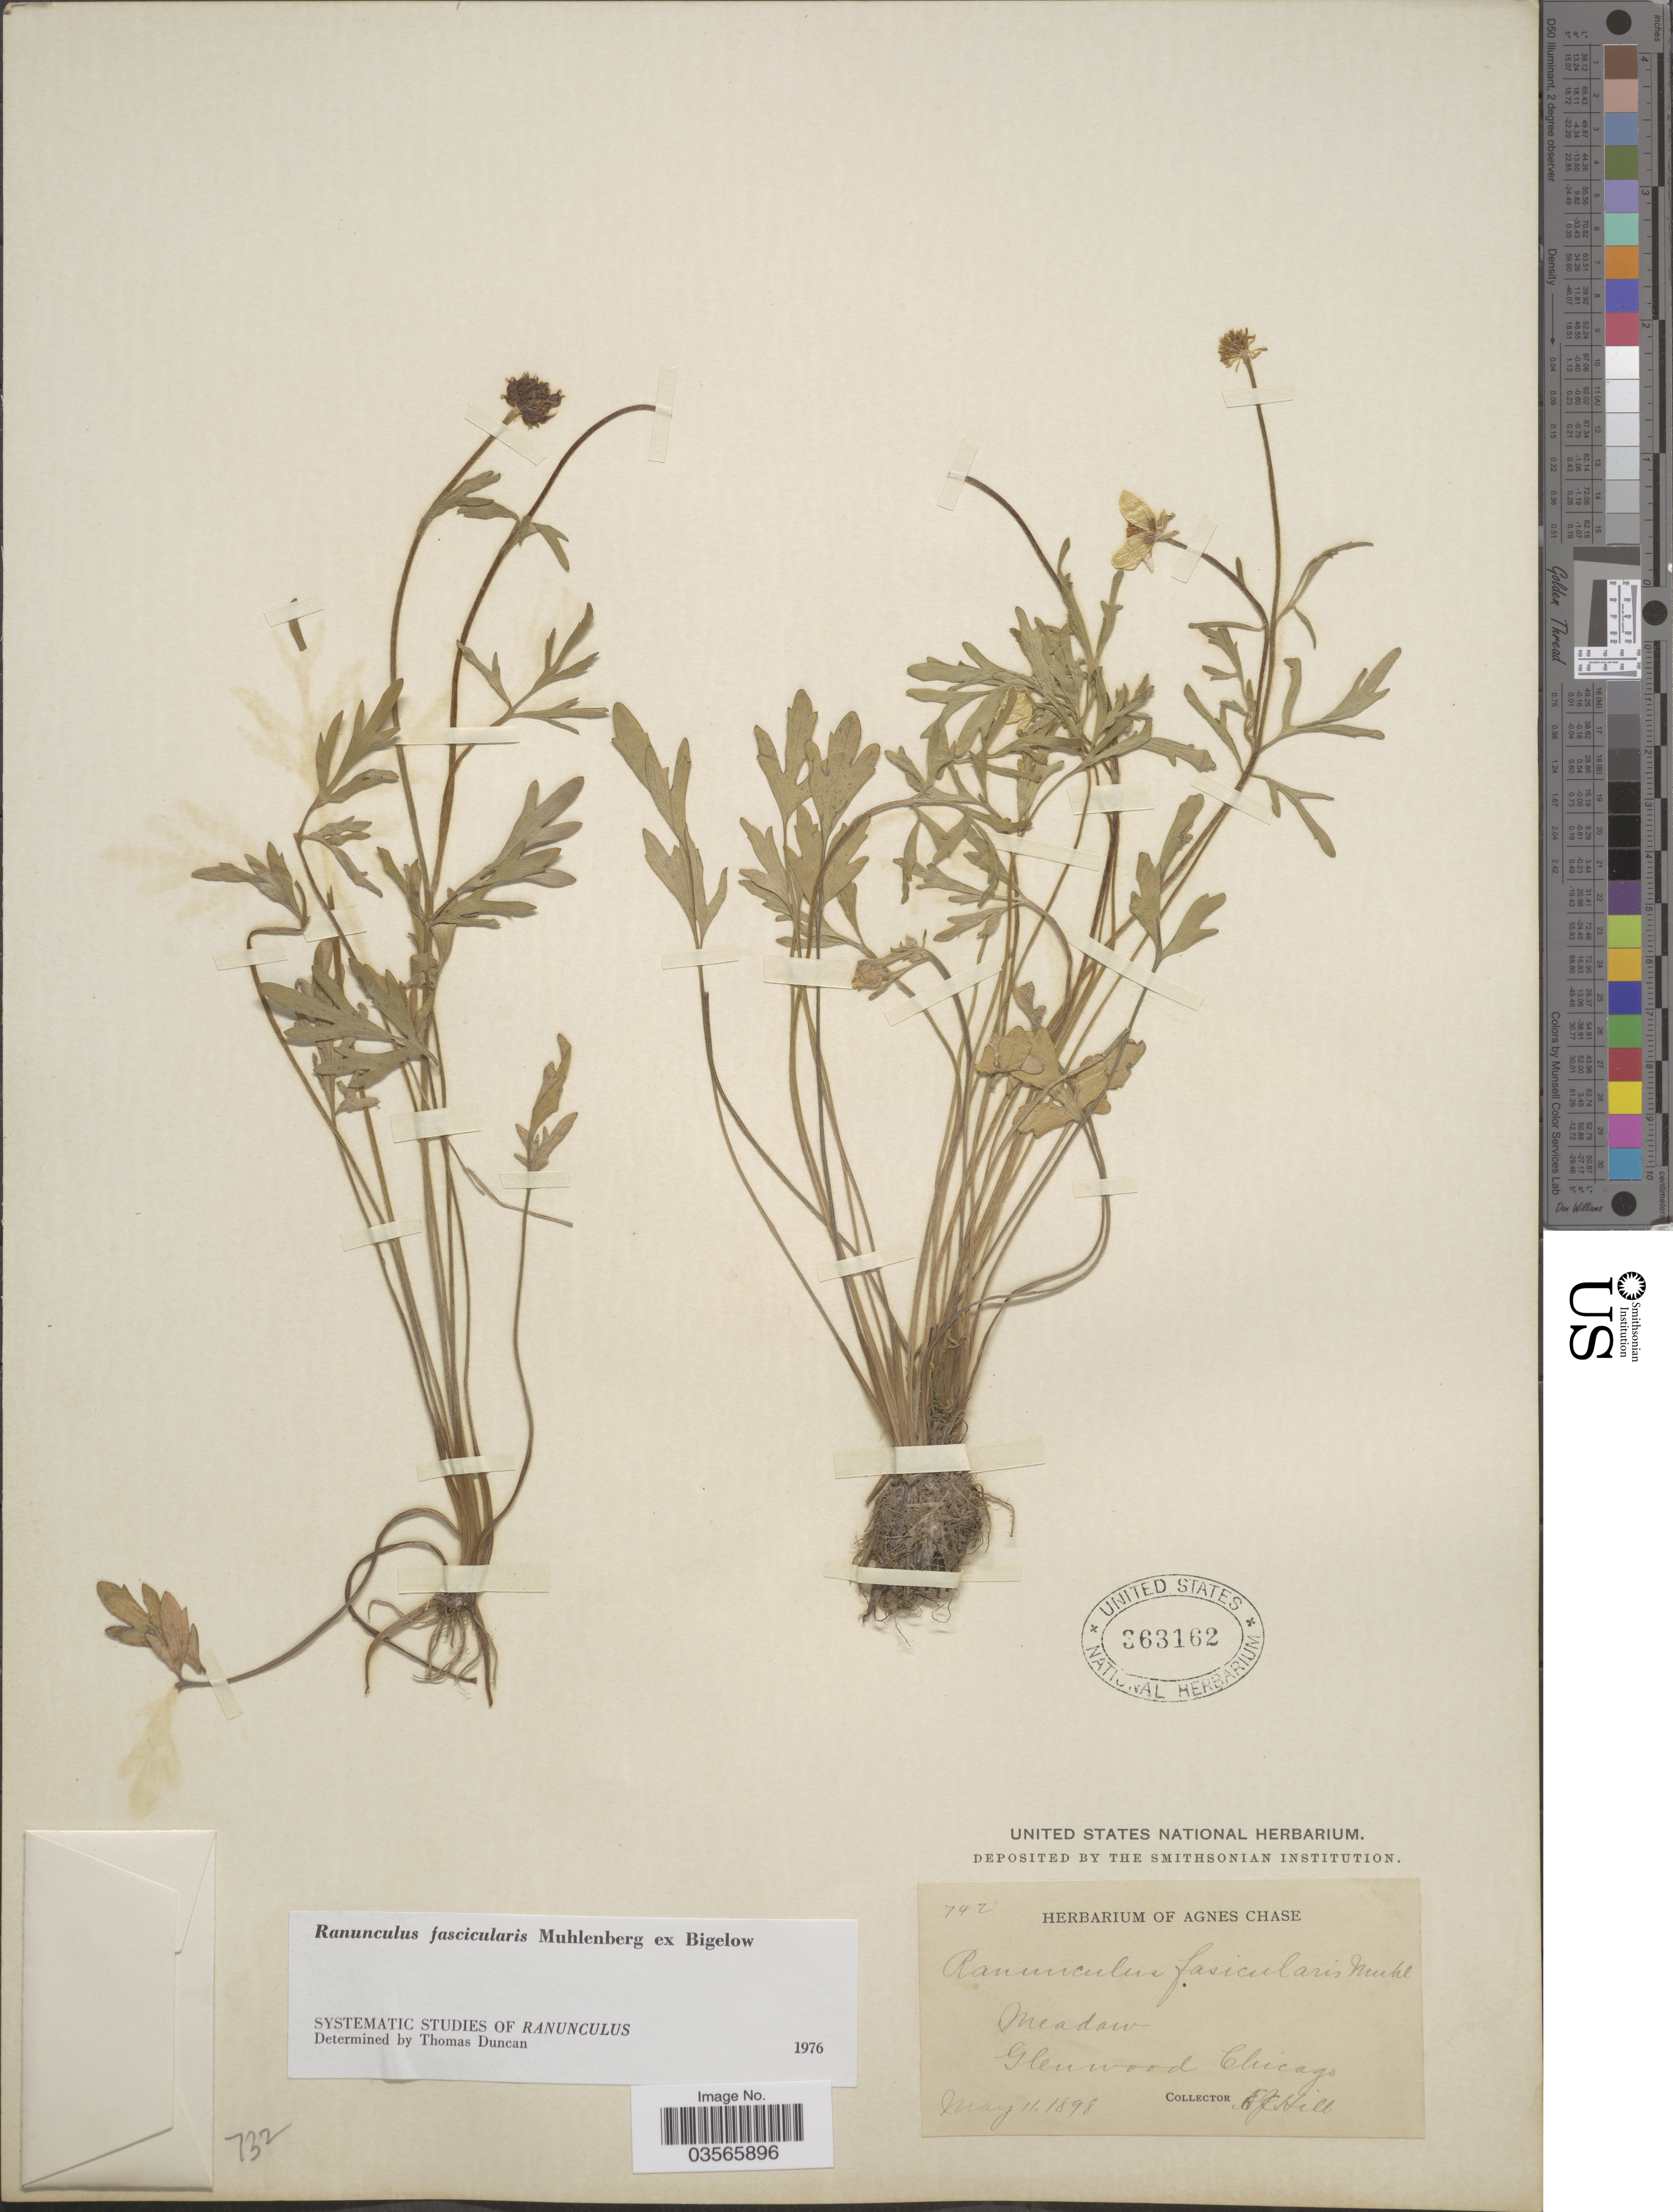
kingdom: Plantae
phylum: Tracheophyta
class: Magnoliopsida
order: Ranunculales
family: Ranunculaceae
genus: Ranunculus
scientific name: Ranunculus fascicularis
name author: Muhl. ex Bigelow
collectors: E. J. Hill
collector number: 742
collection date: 1898-05-11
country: United States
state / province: Illinois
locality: Meadow, Glenwood Chicago.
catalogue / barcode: US 363162